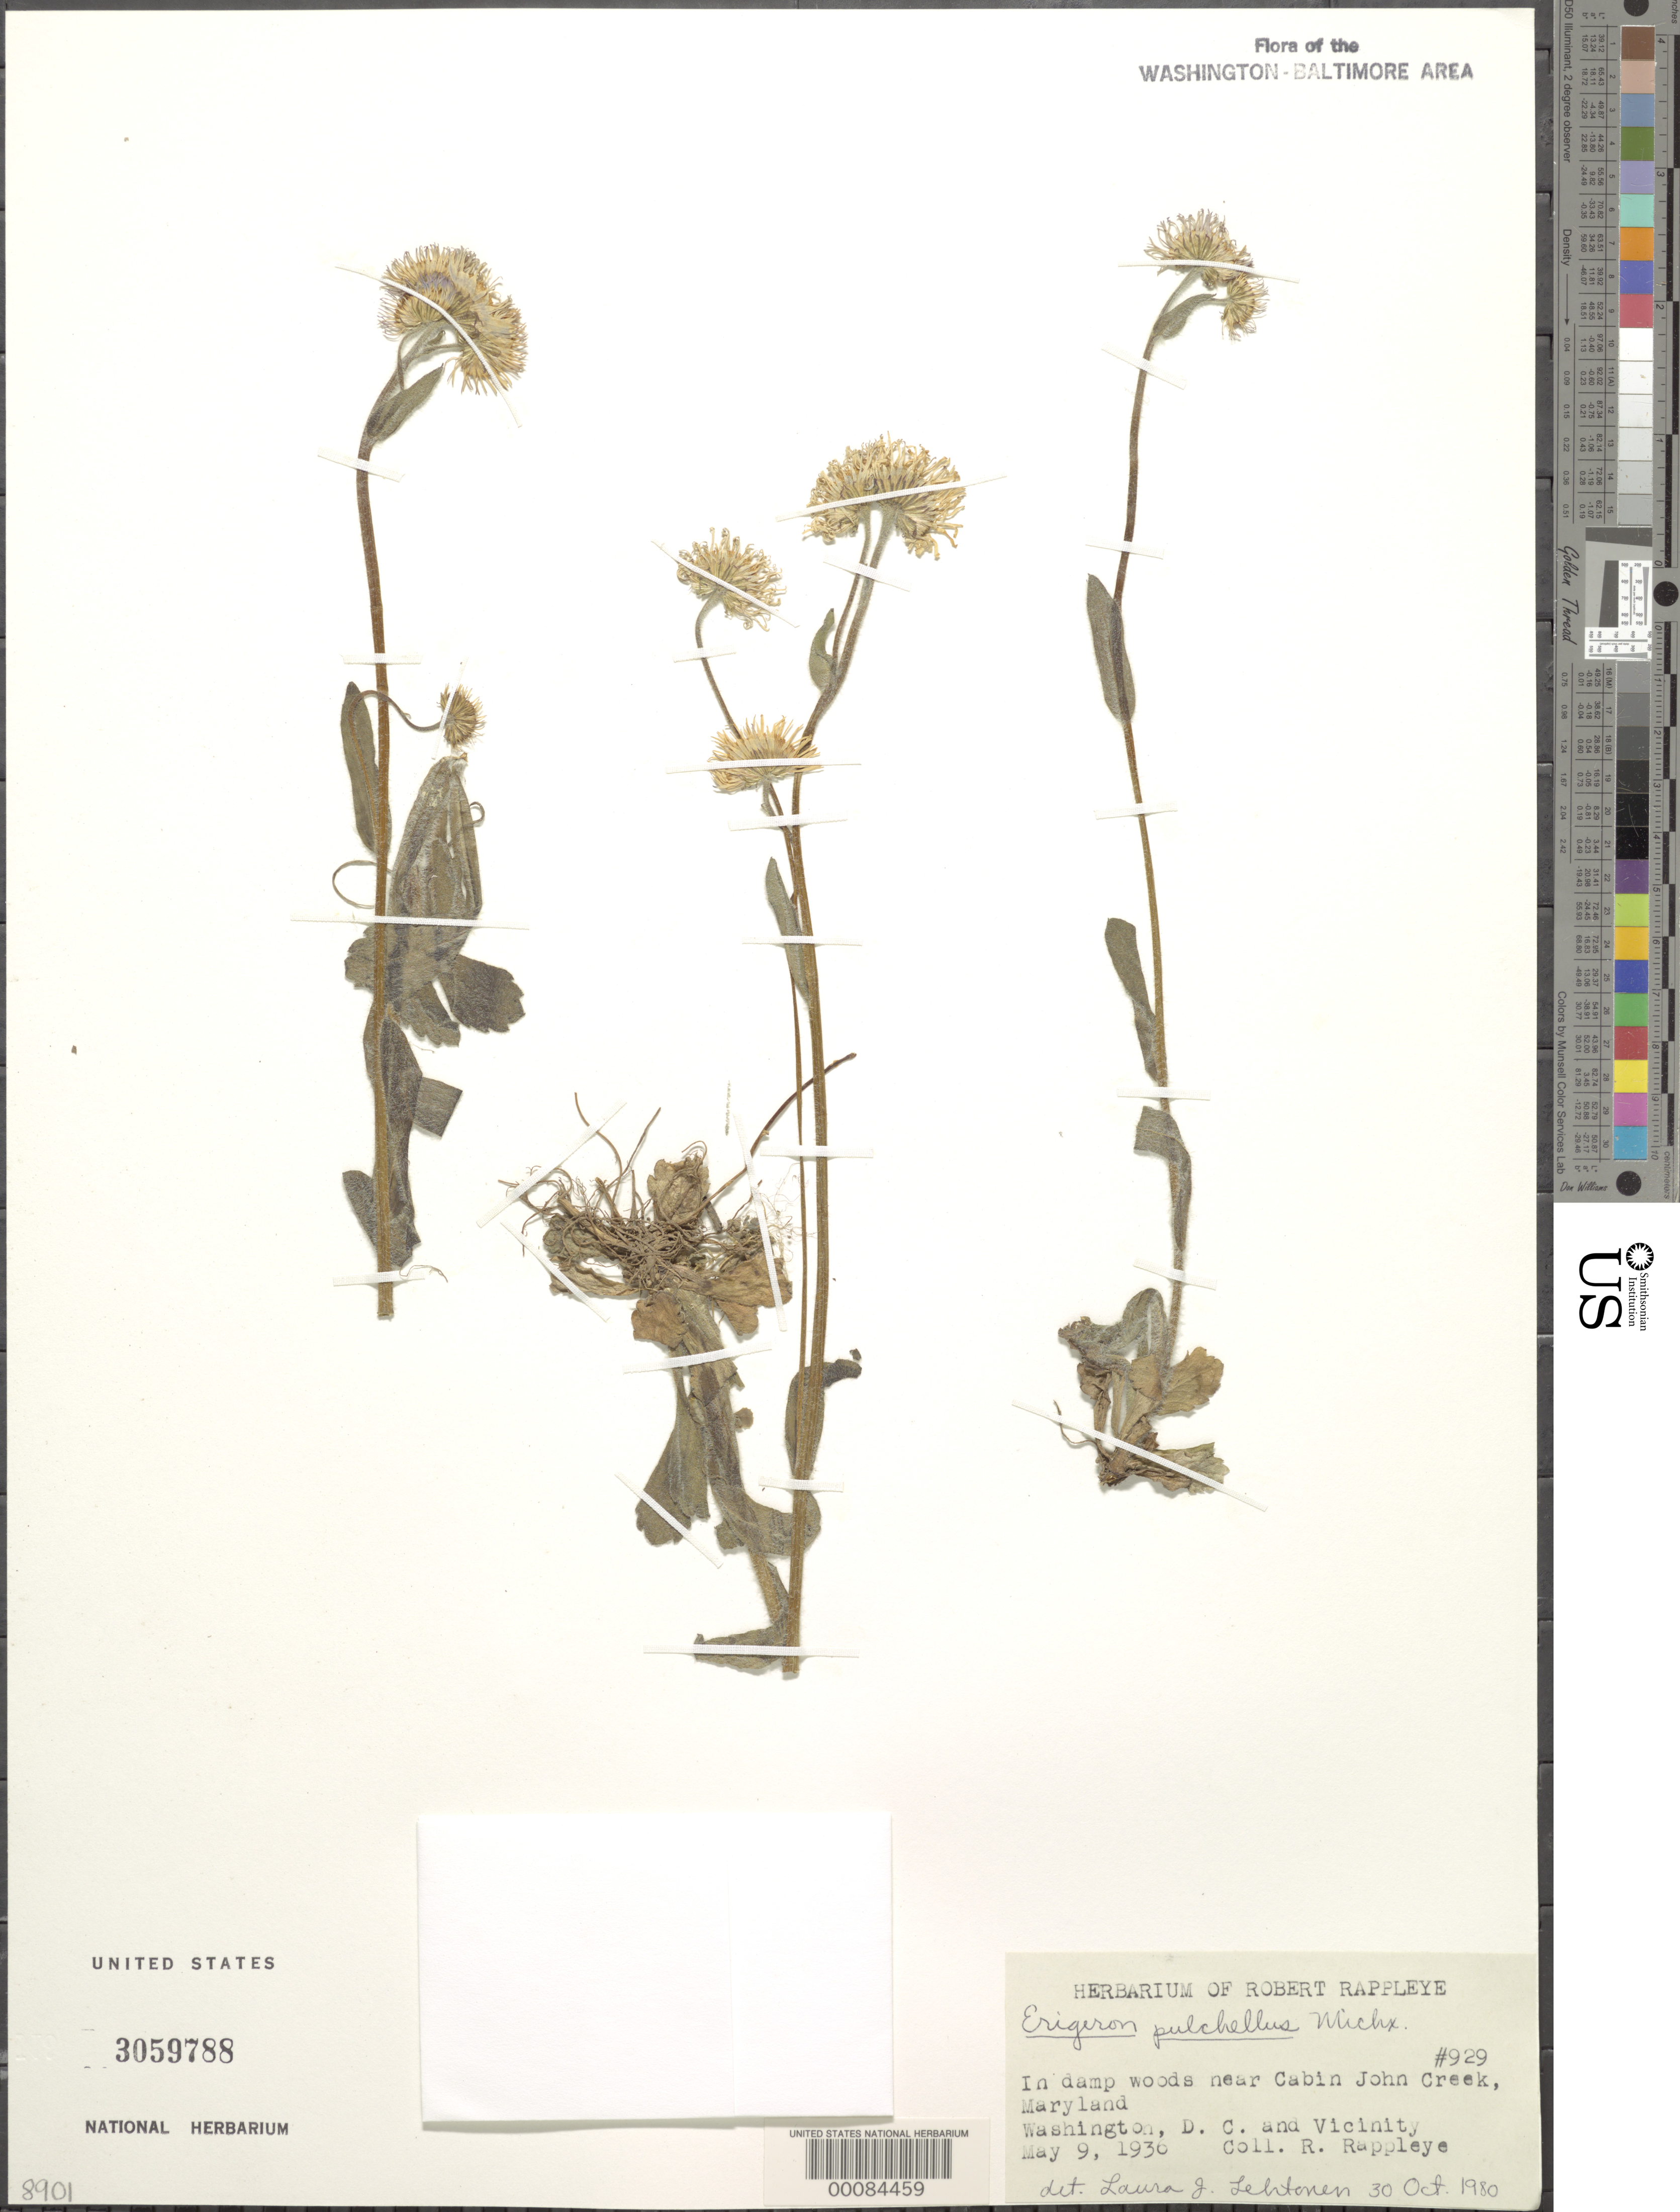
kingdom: Plantae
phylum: Tracheophyta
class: Magnoliopsida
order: Asterales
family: Asteraceae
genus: Erigeron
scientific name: Erigeron pulchellus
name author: Michx.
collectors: R. Rappleye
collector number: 929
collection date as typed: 09 May 1936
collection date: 1936-05-09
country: United States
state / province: Maryland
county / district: Montgomery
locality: Cabin John Creek vicinity C. & O. Canal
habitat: Damp woods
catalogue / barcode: US 3059788